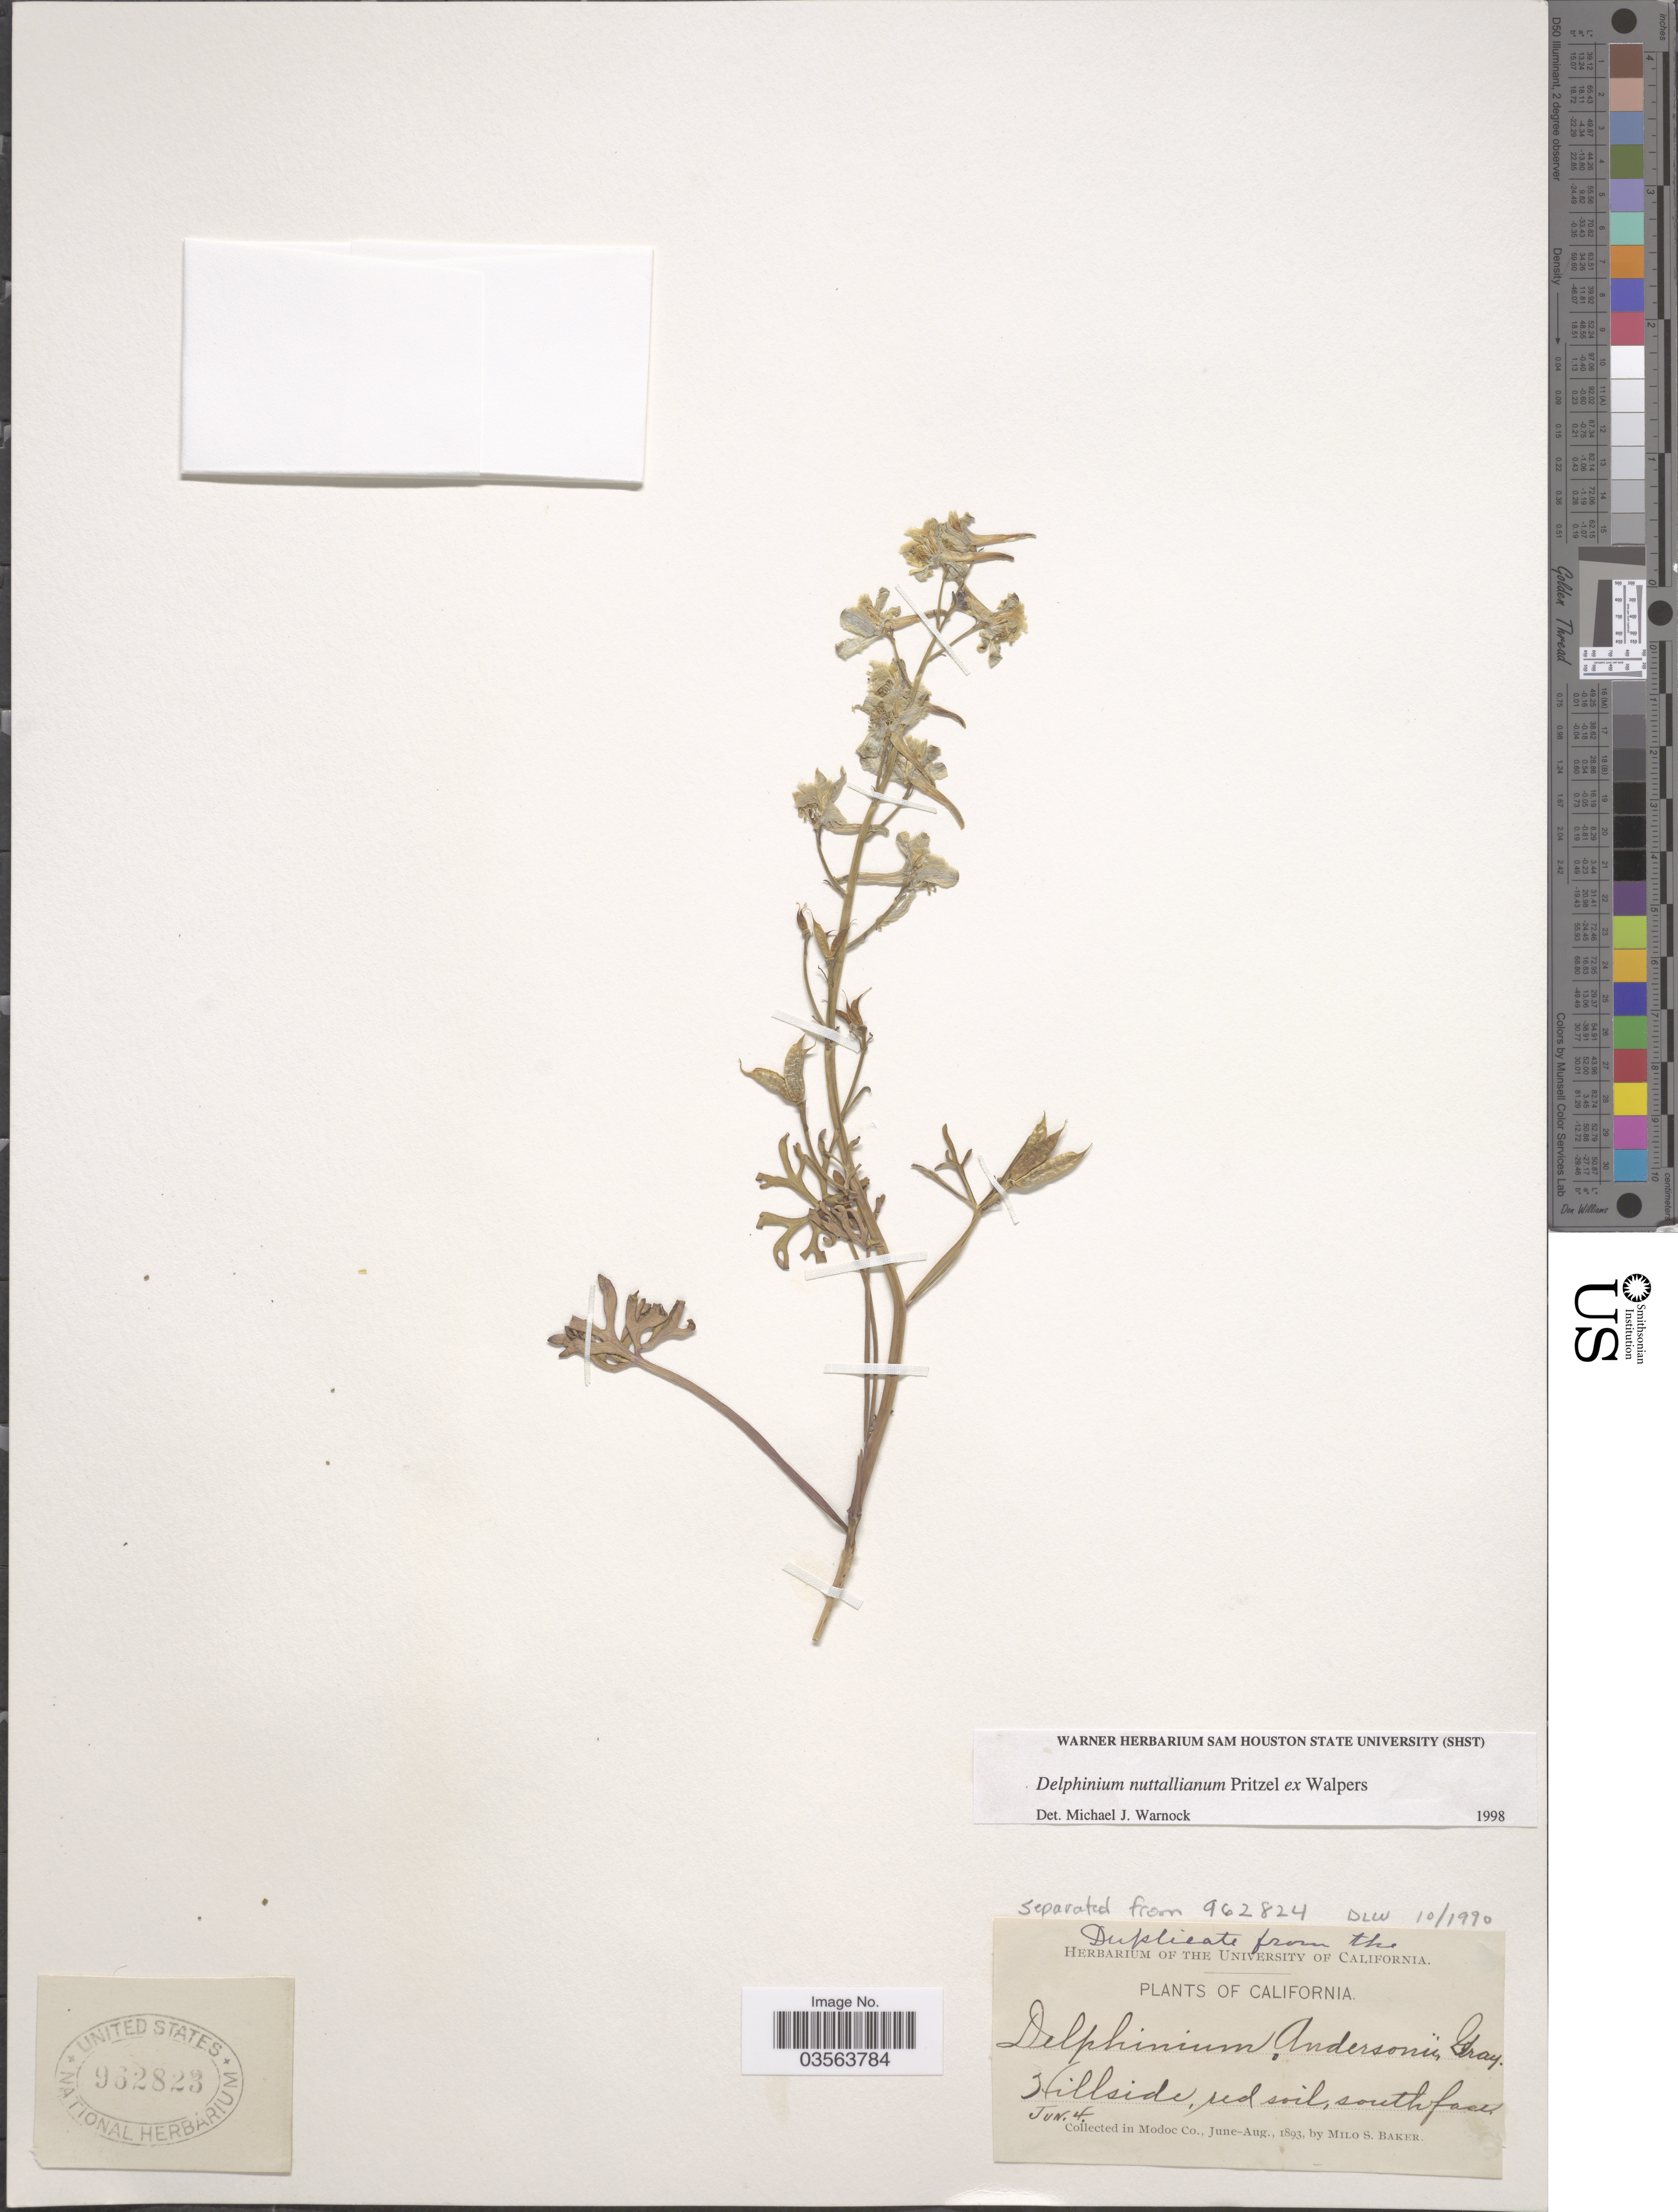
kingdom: Plantae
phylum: Tracheophyta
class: Magnoliopsida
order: Ranunculales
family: Ranunculaceae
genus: Delphinium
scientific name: Delphinium nuttallianum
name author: E. Pritz. ex Walpers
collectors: M. S. Baker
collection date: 1893-06-04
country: United States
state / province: California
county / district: Modoc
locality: Hillside, red soil, southface. Modoc Co.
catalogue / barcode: US 962823